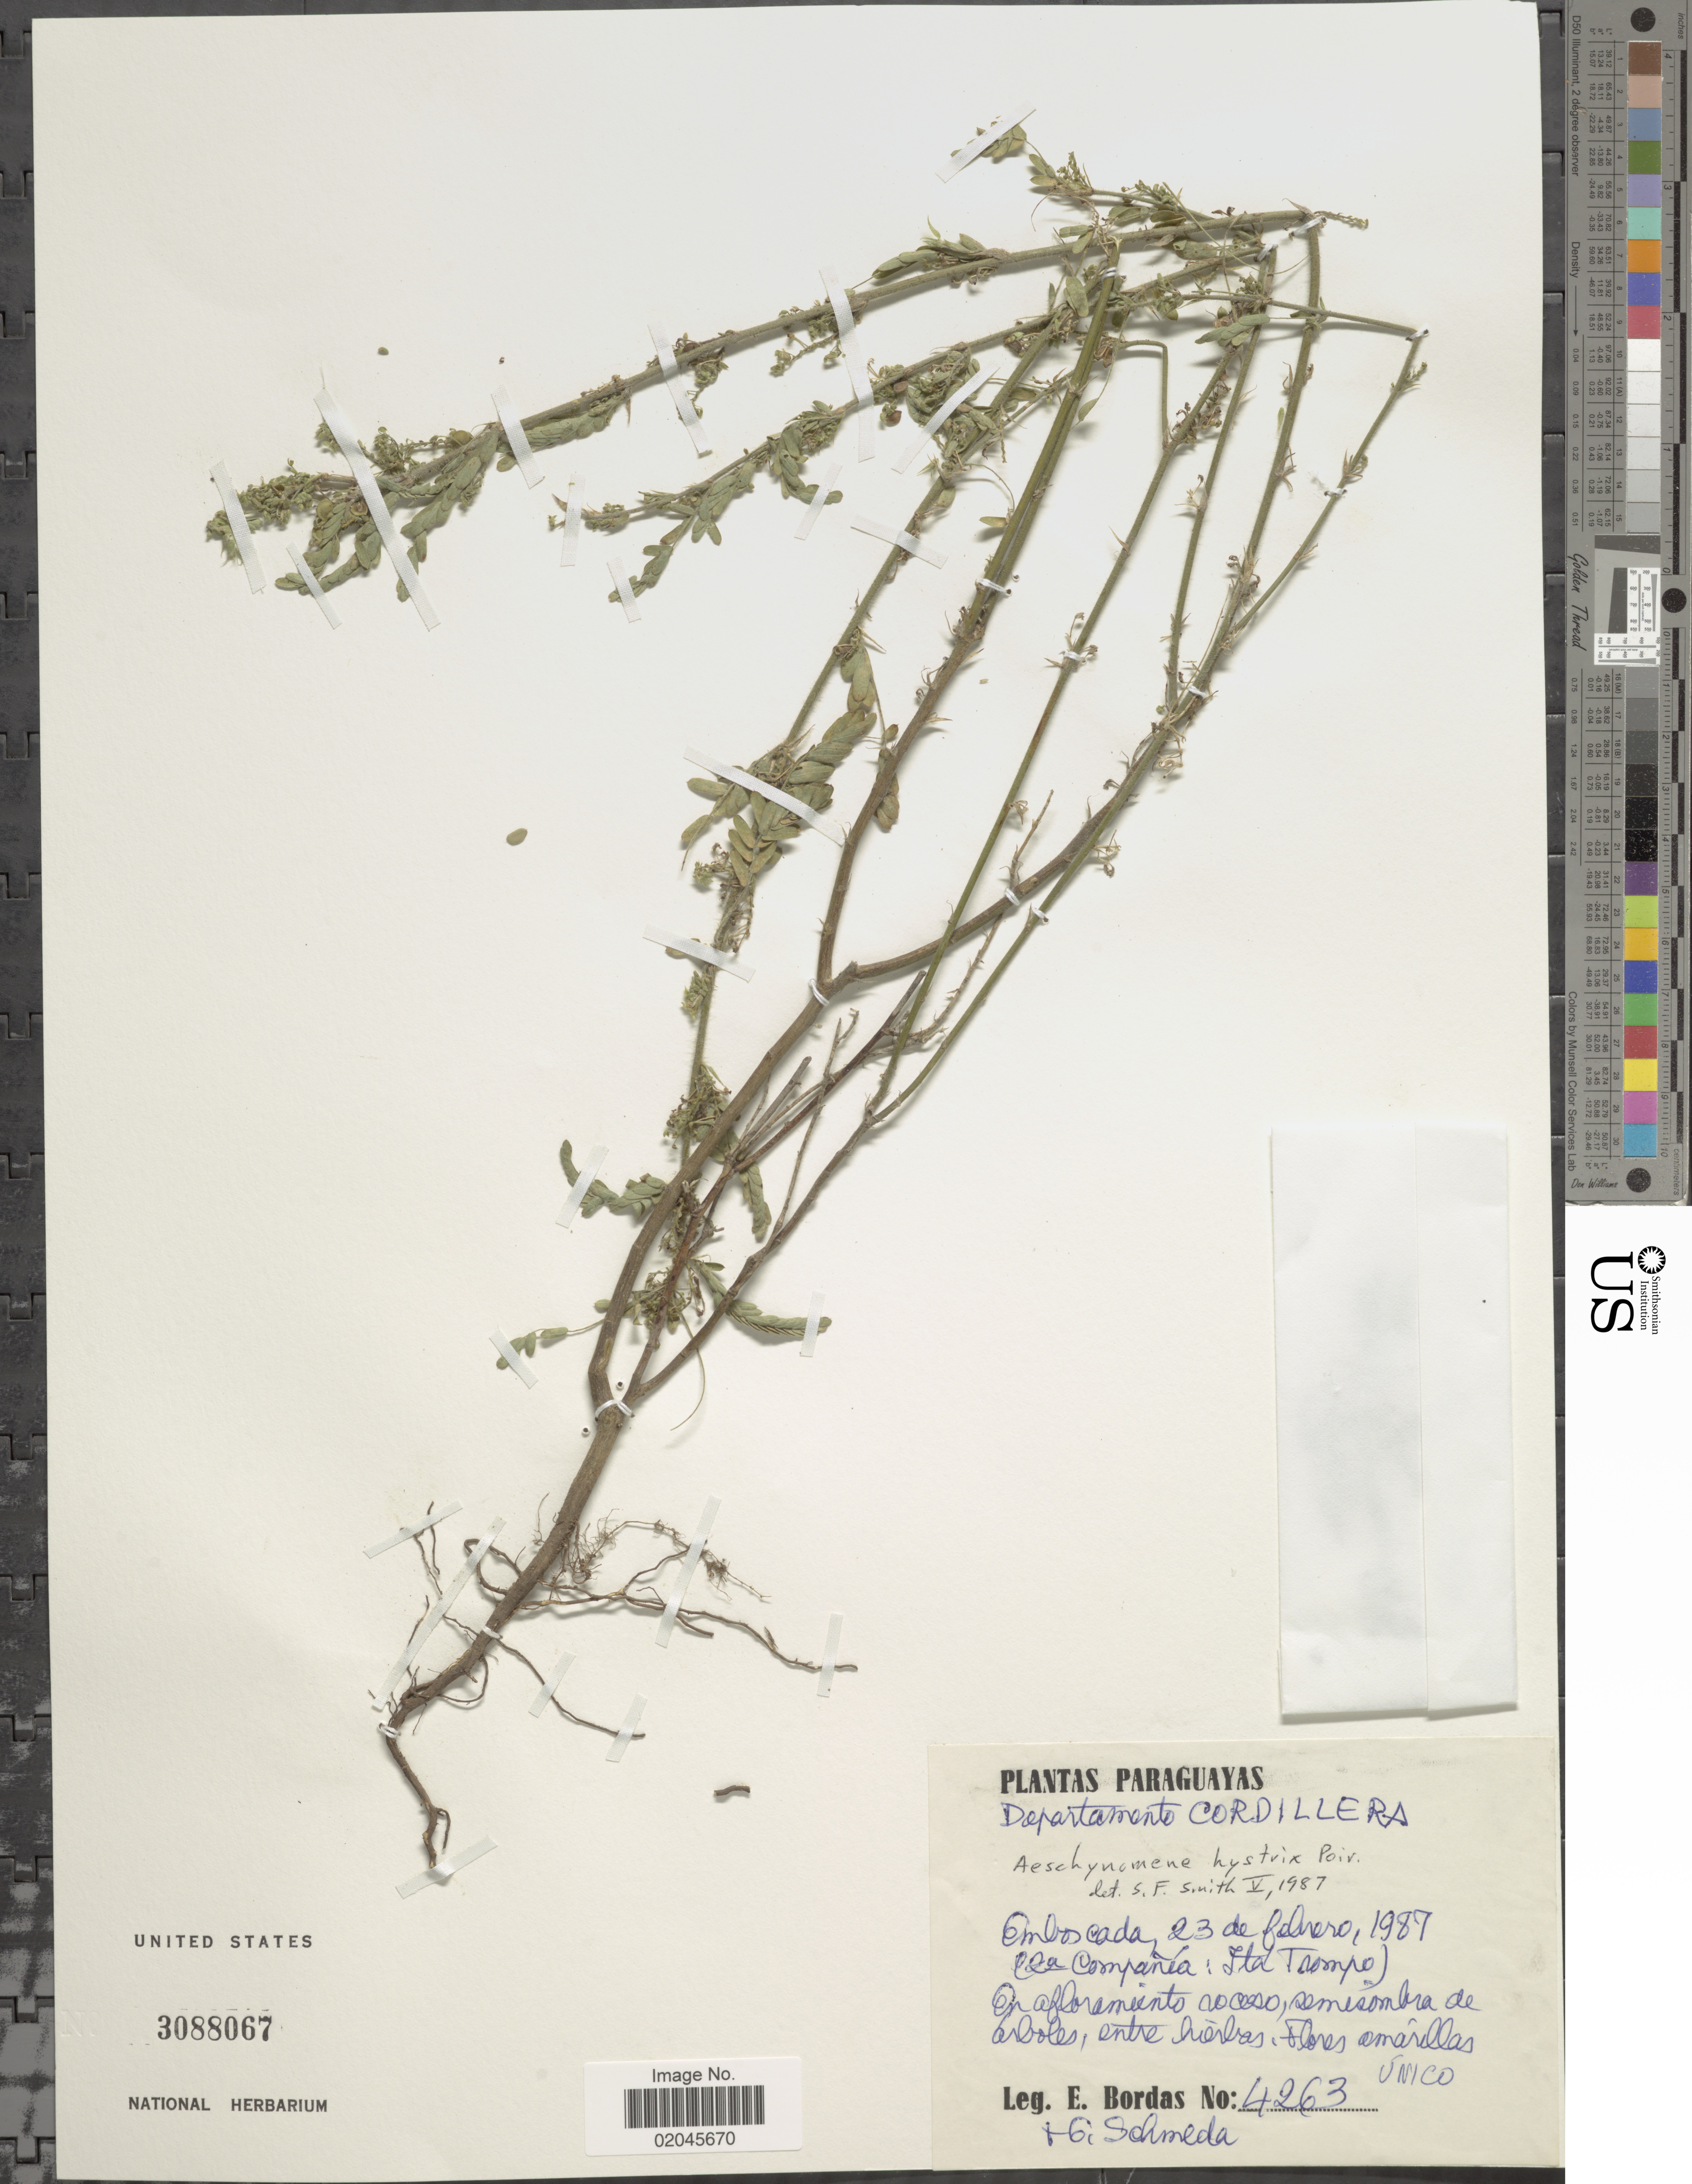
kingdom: Plantae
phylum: Tracheophyta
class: Magnoliopsida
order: Fabales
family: Fabaceae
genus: Aeschynomene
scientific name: Aeschynomene histrix var. histrix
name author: Poir.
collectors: E. Bordas & G. Schmeda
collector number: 4263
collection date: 1987-02-23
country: Paraguay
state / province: Cordillera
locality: Emboscada, (La Compania Sta Trompo).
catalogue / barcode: US 3088067